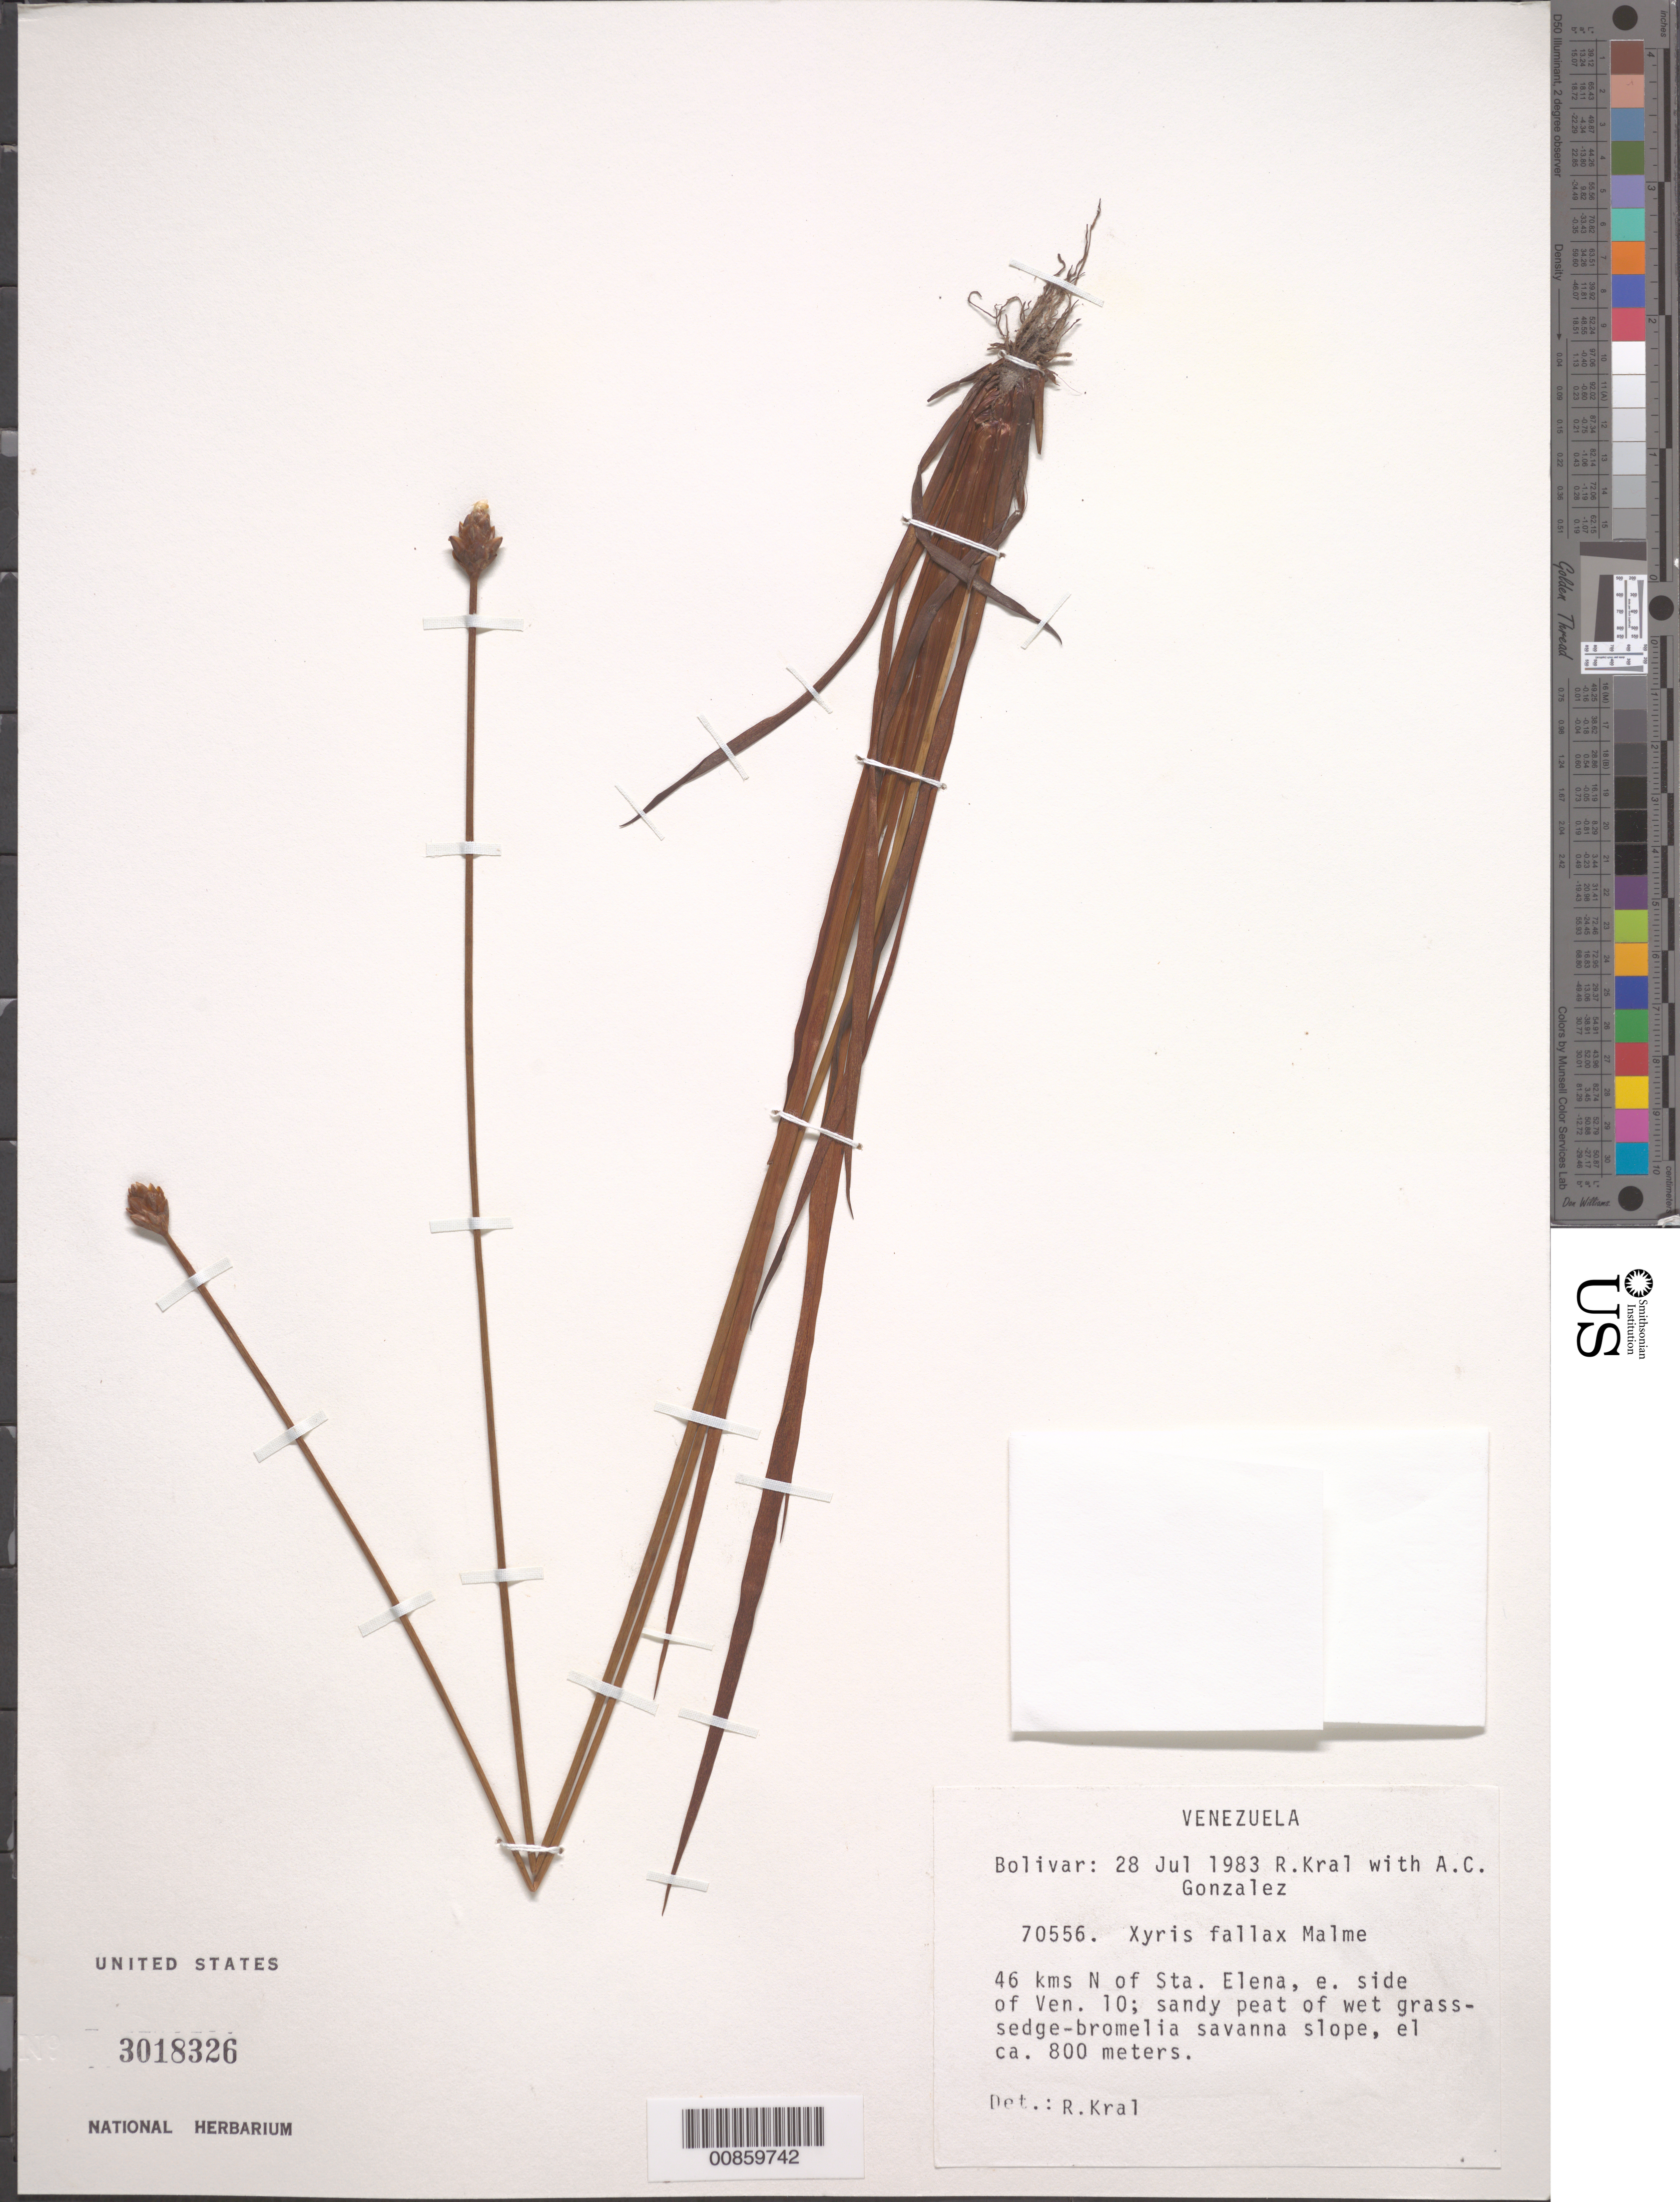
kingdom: Plantae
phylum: Tracheophyta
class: Liliopsida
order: Poales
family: Xyridaceae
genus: Xyris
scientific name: Xyris fallax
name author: Malme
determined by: Kral, Robert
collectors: R. Kral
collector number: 70556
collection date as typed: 28-Jul-83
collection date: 1983-07-28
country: Venezuela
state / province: Bolívar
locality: Sta. Elena de Uairén, 46 km N, on E side, Ven. 10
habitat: Sandy peat of wet grass-sedge-bromelia savanna slope.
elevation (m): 800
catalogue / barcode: US 3018326